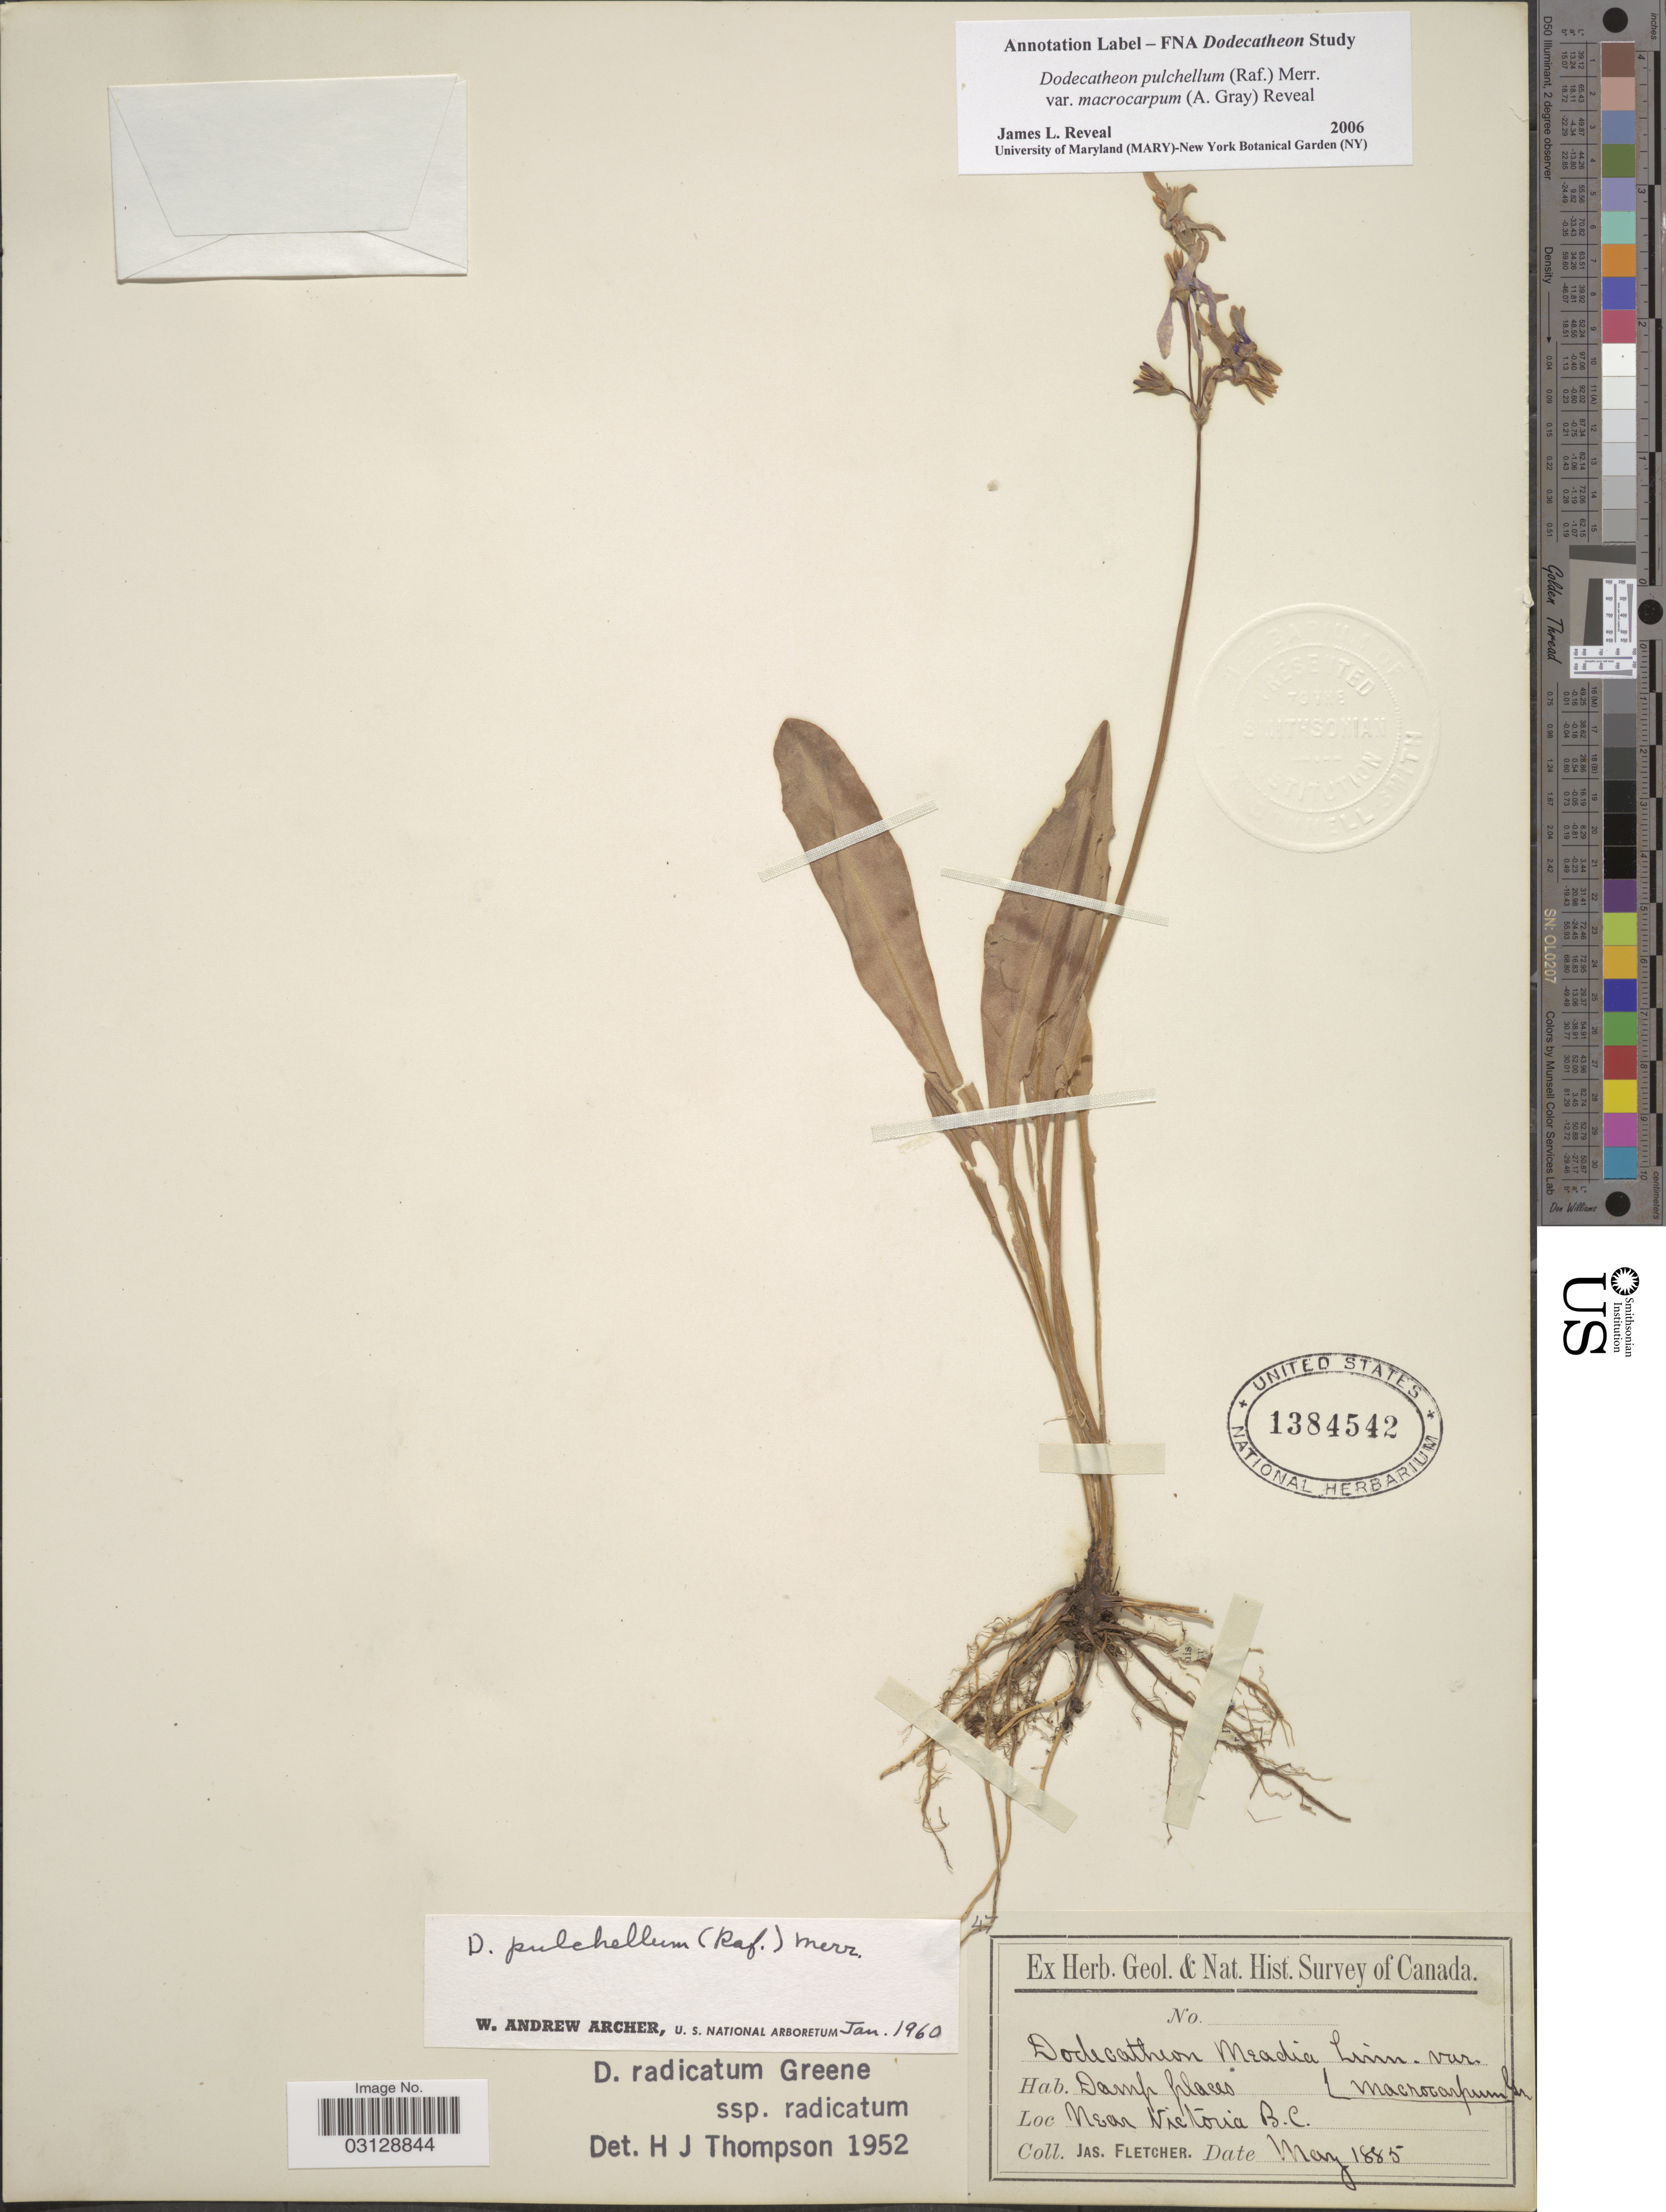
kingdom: Plantae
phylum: Tracheophyta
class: Magnoliopsida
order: Ericales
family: Primulaceae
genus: Dodecatheon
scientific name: Dodecatheon pulchellum var. macrocarpum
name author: (A. Gray) Reveal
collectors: J. Fletcher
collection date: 1885-05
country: Canada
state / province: British Columbia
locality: Near Victoria B.C.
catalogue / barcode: US 1384542